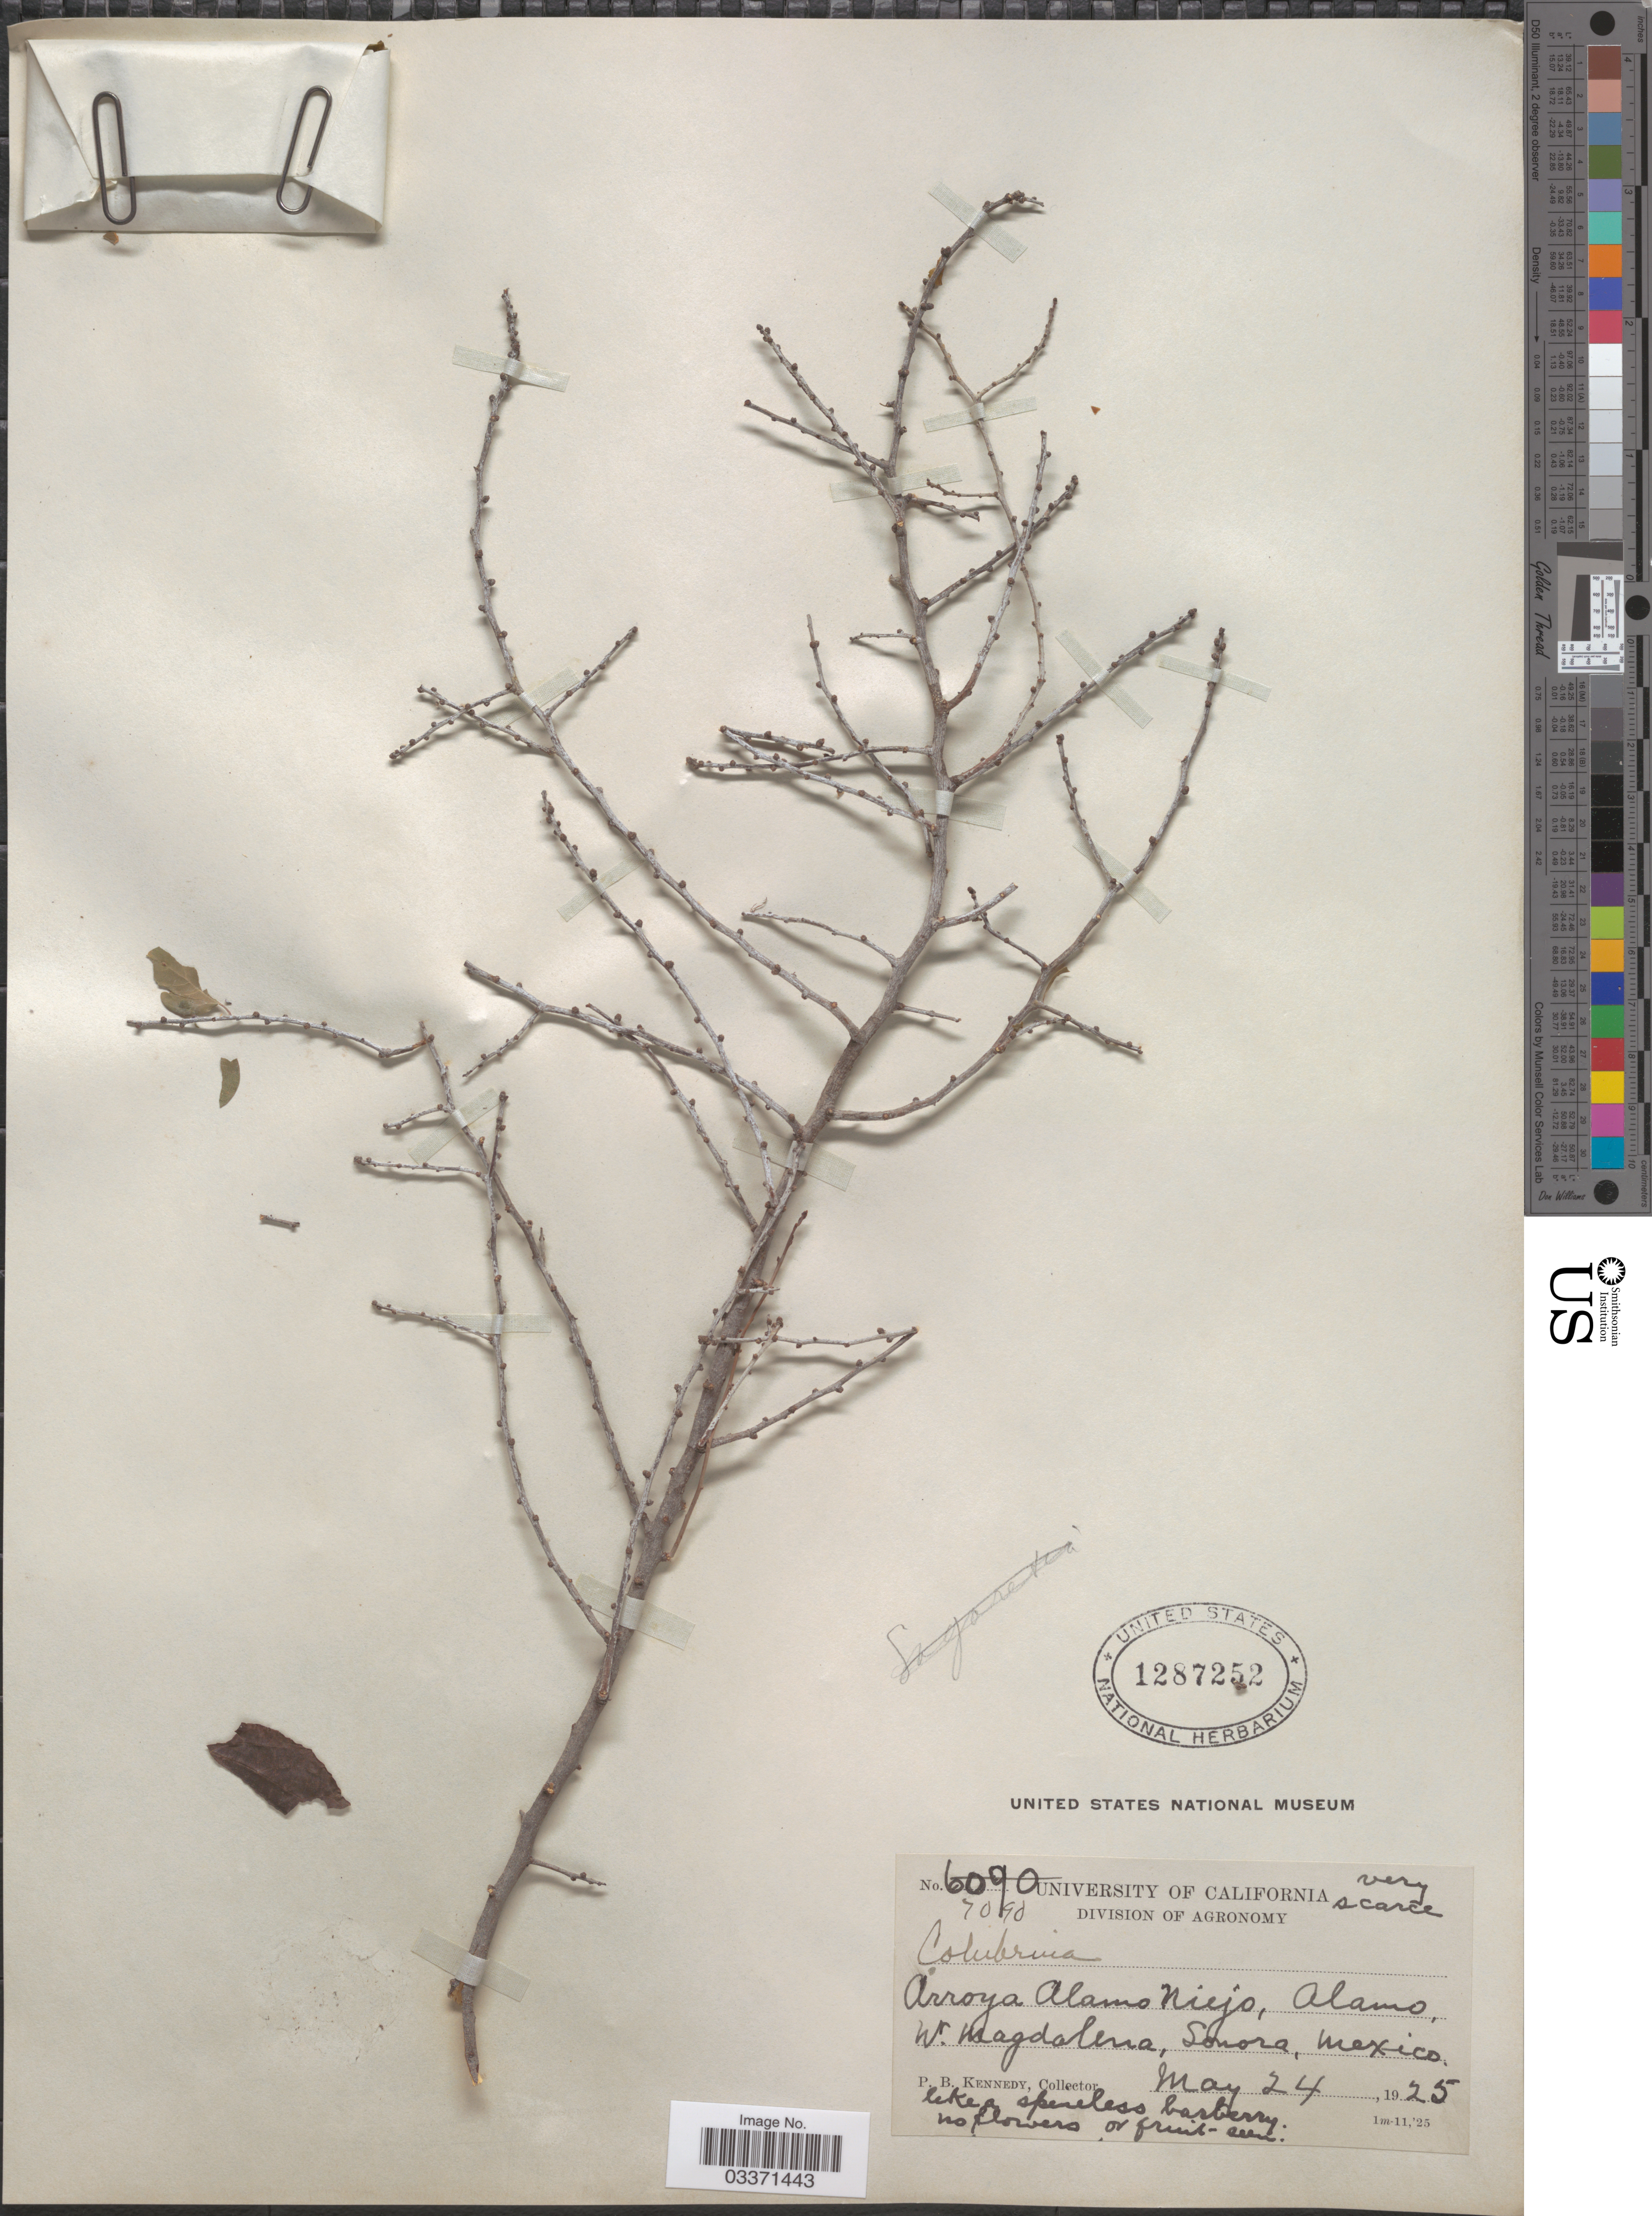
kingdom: Plantae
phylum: Tracheophyta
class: Magnoliopsida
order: Rosales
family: Rhamnaceae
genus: Colubrina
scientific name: Colubrina viridis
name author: (M.E. Jones) M.C. Johnst.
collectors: P. B. Kennedy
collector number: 7090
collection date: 1925-05-24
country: Mexico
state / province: Sonora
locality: Arroya Alamo Niejo, Alamo. W. Magdalena.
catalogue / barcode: US 1287252